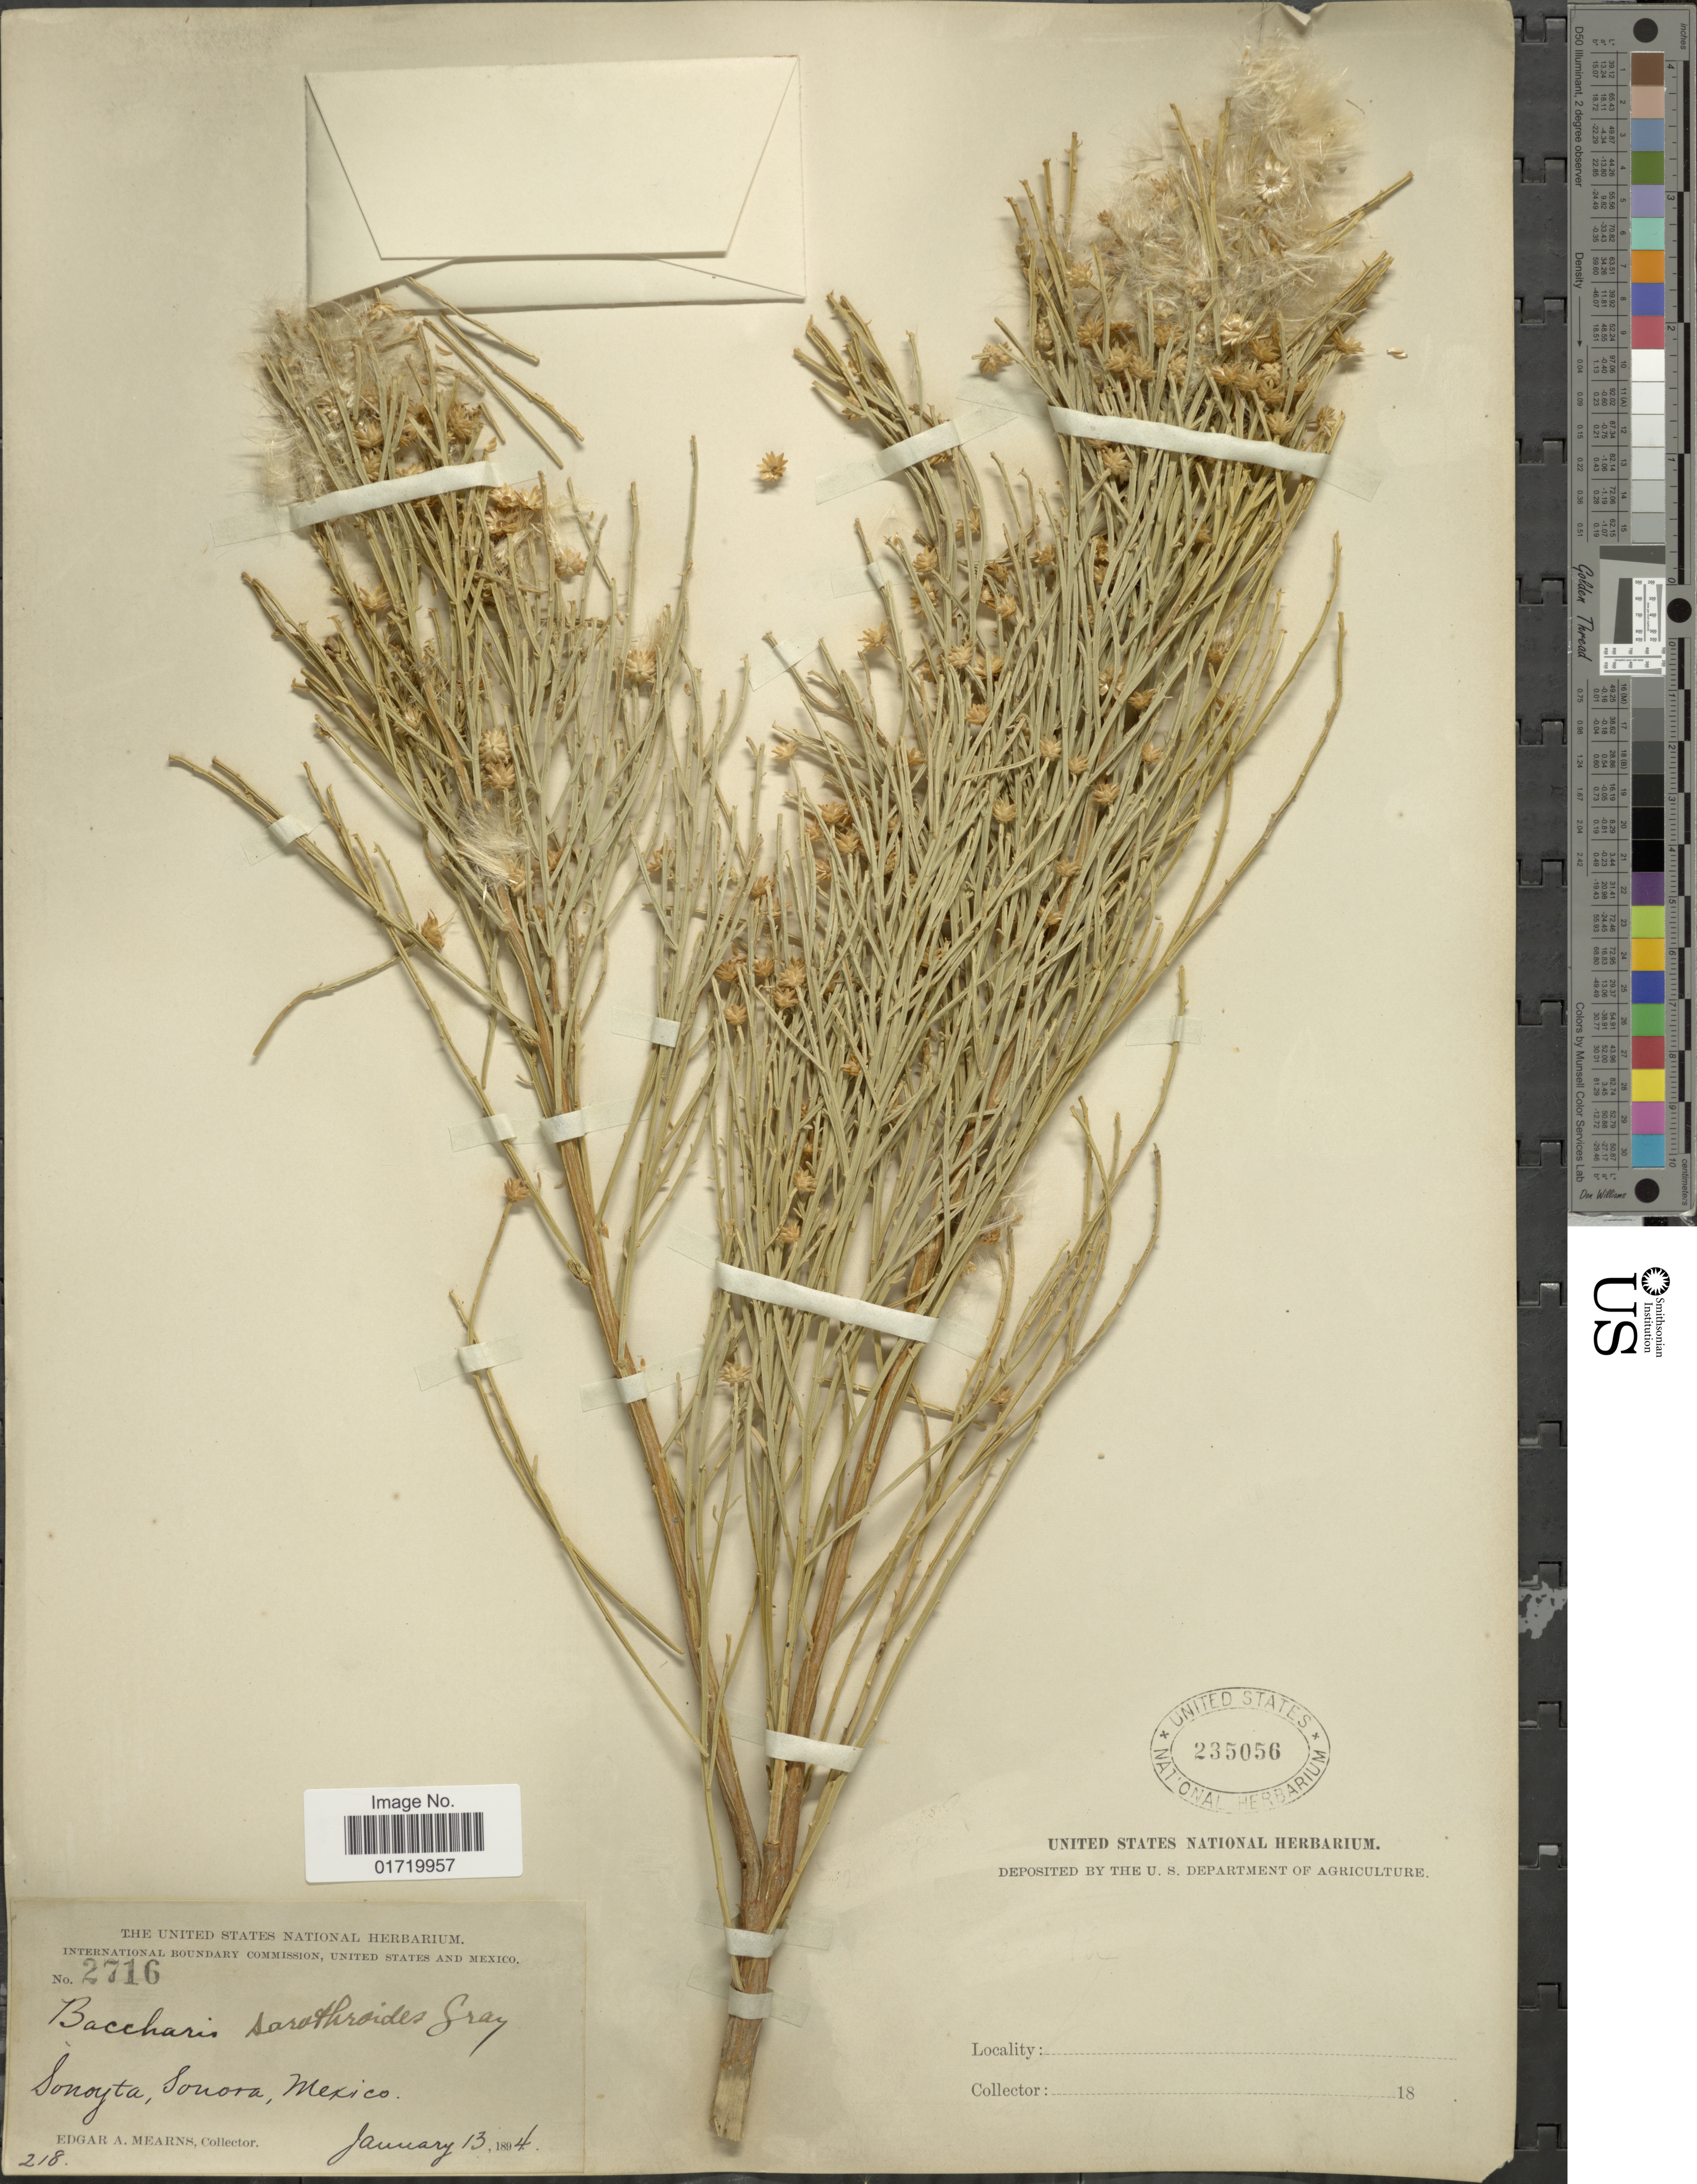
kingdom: Plantae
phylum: Tracheophyta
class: Magnoliopsida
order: Asterales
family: Asteraceae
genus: Baccharis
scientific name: Baccharis sarothroides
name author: A. Gray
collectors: E. A. Mearns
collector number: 2716/218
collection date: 1894-01-13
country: Mexico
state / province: Sonora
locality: Sonoyta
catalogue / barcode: US 235056